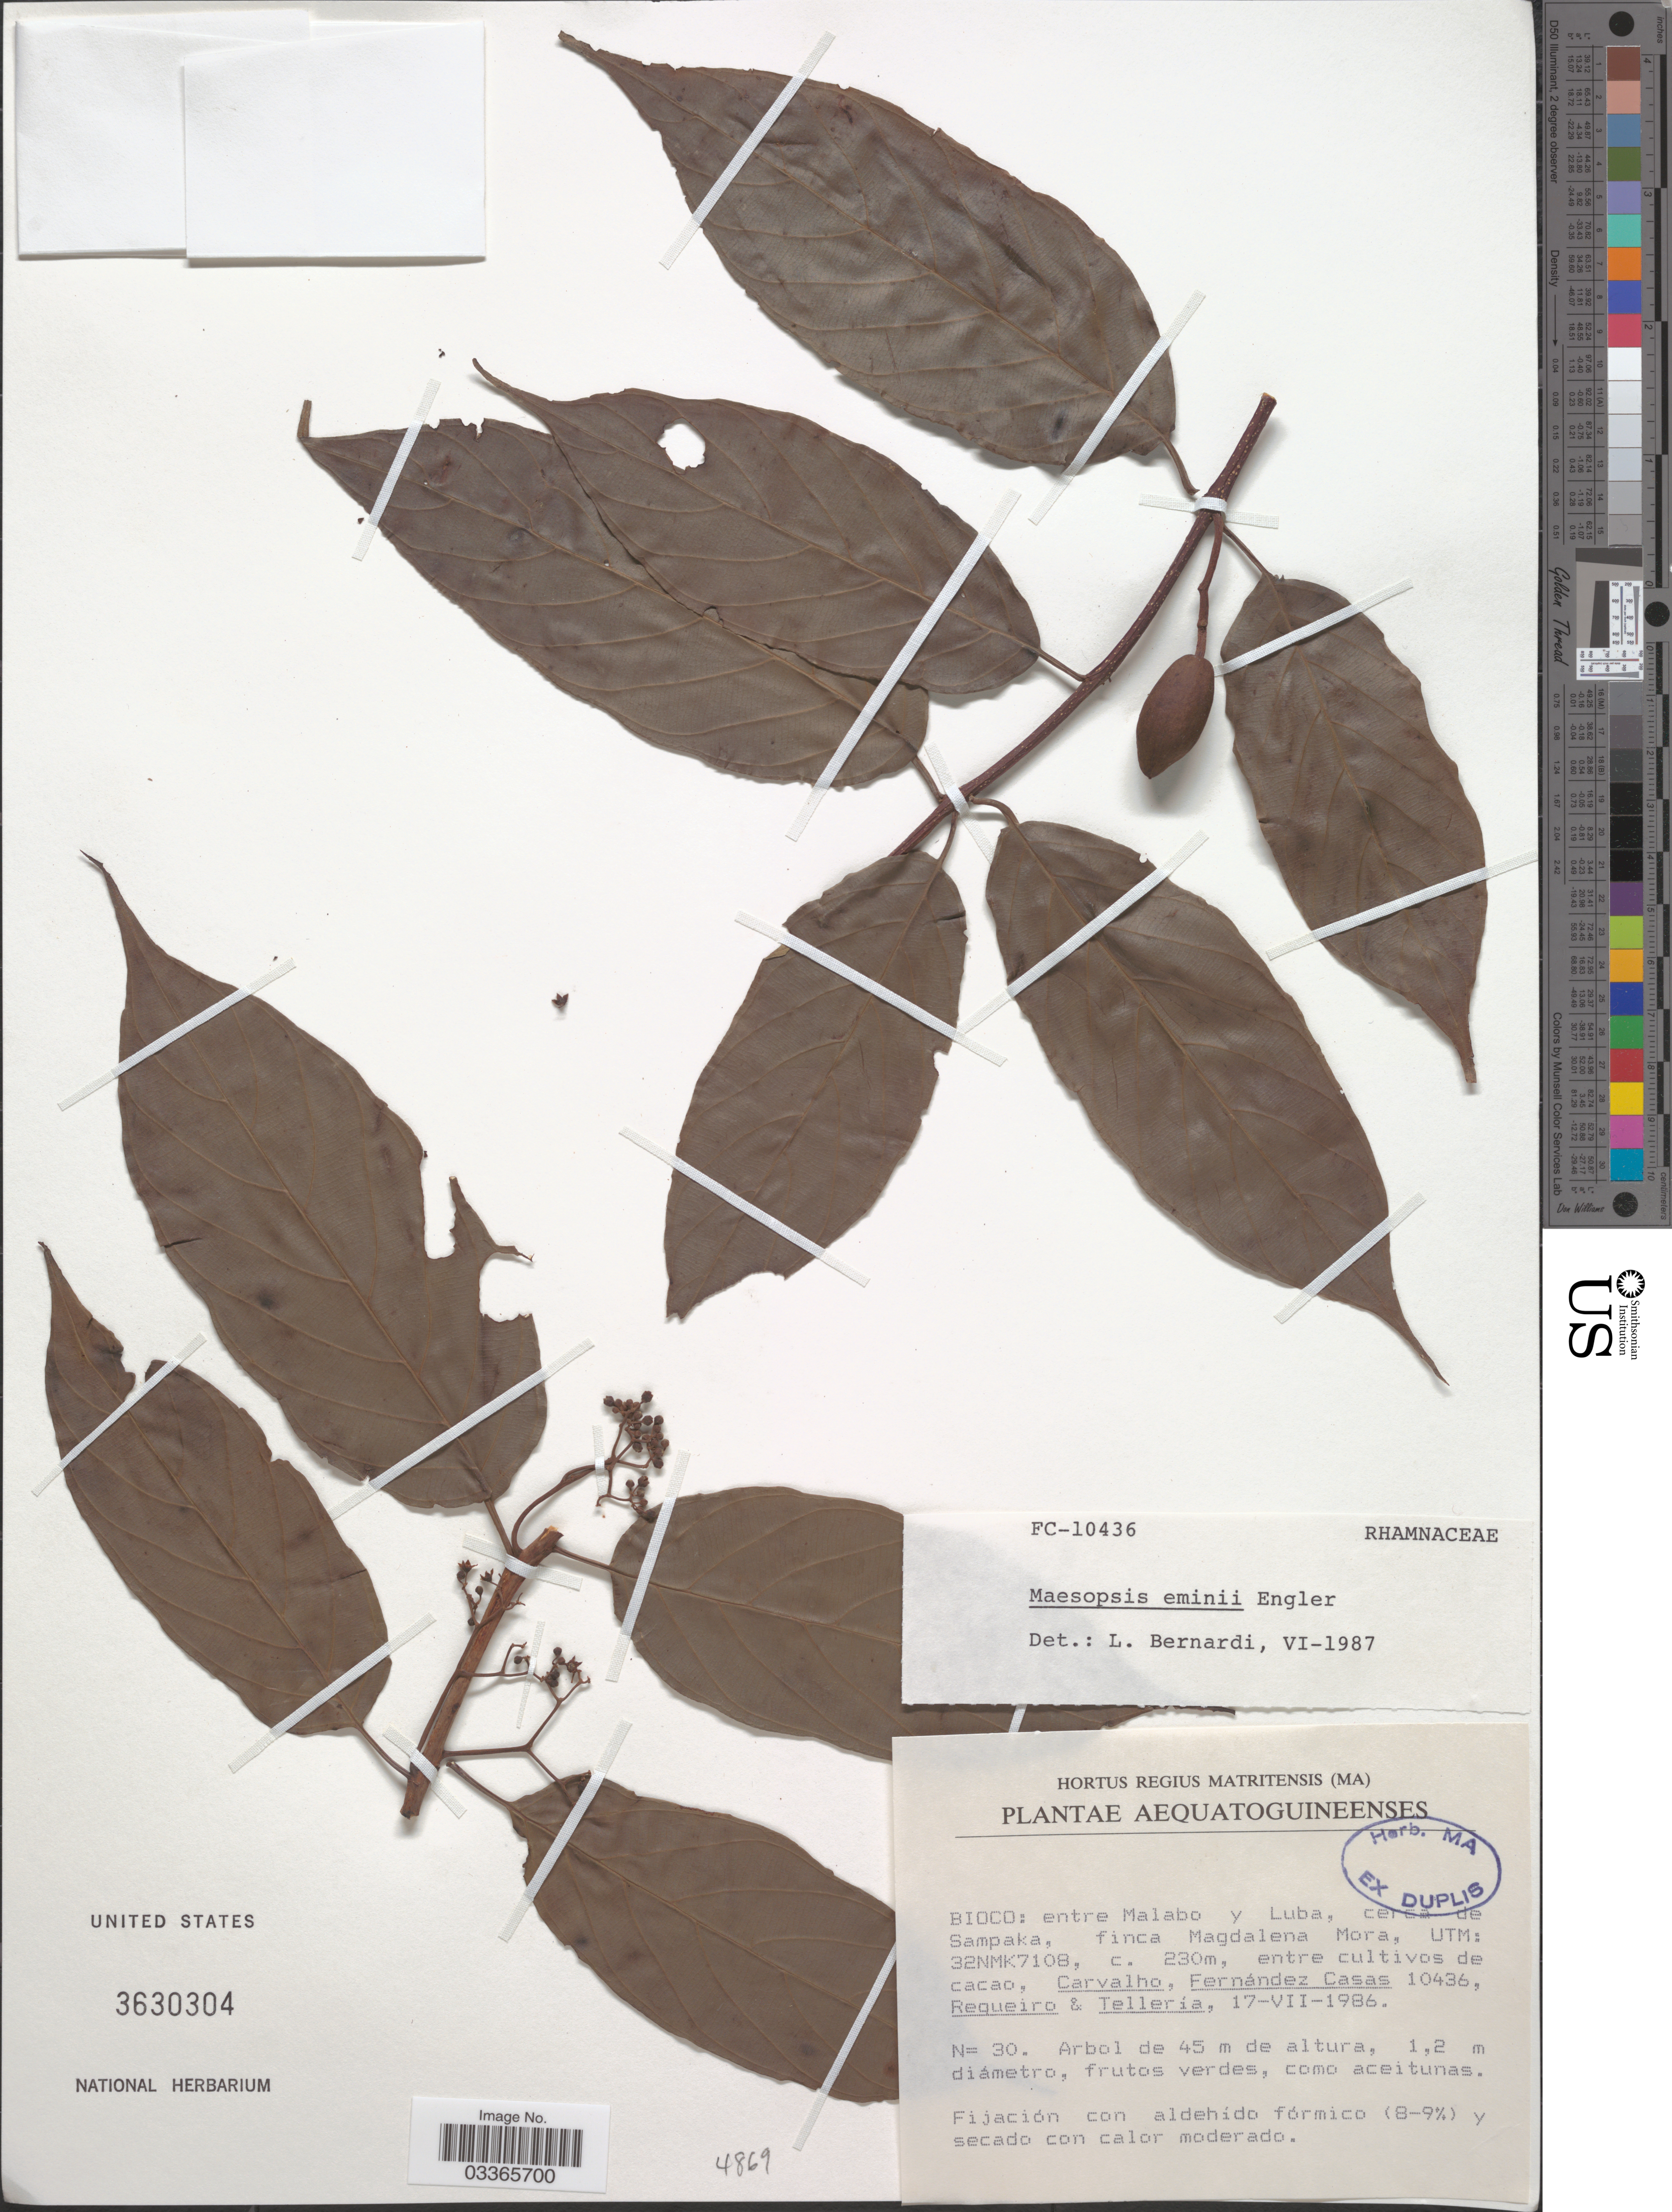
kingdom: Plantae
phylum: Tracheophyta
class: Magnoliopsida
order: Rosales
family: Rhamnaceae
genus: Maesopsis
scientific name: Maesopsis eminii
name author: Engl.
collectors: Carvalho, --, F. Casas, Requeiro, -- & -. Telleria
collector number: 10436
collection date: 1986-07-17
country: Equatorial Guinea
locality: Aequatoguineenses, Bioco: entre Malabo y Luba, cerca de Sampaka, finca Magdalena Mora, UTM: 32NMK7108.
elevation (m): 230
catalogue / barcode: US 3630304